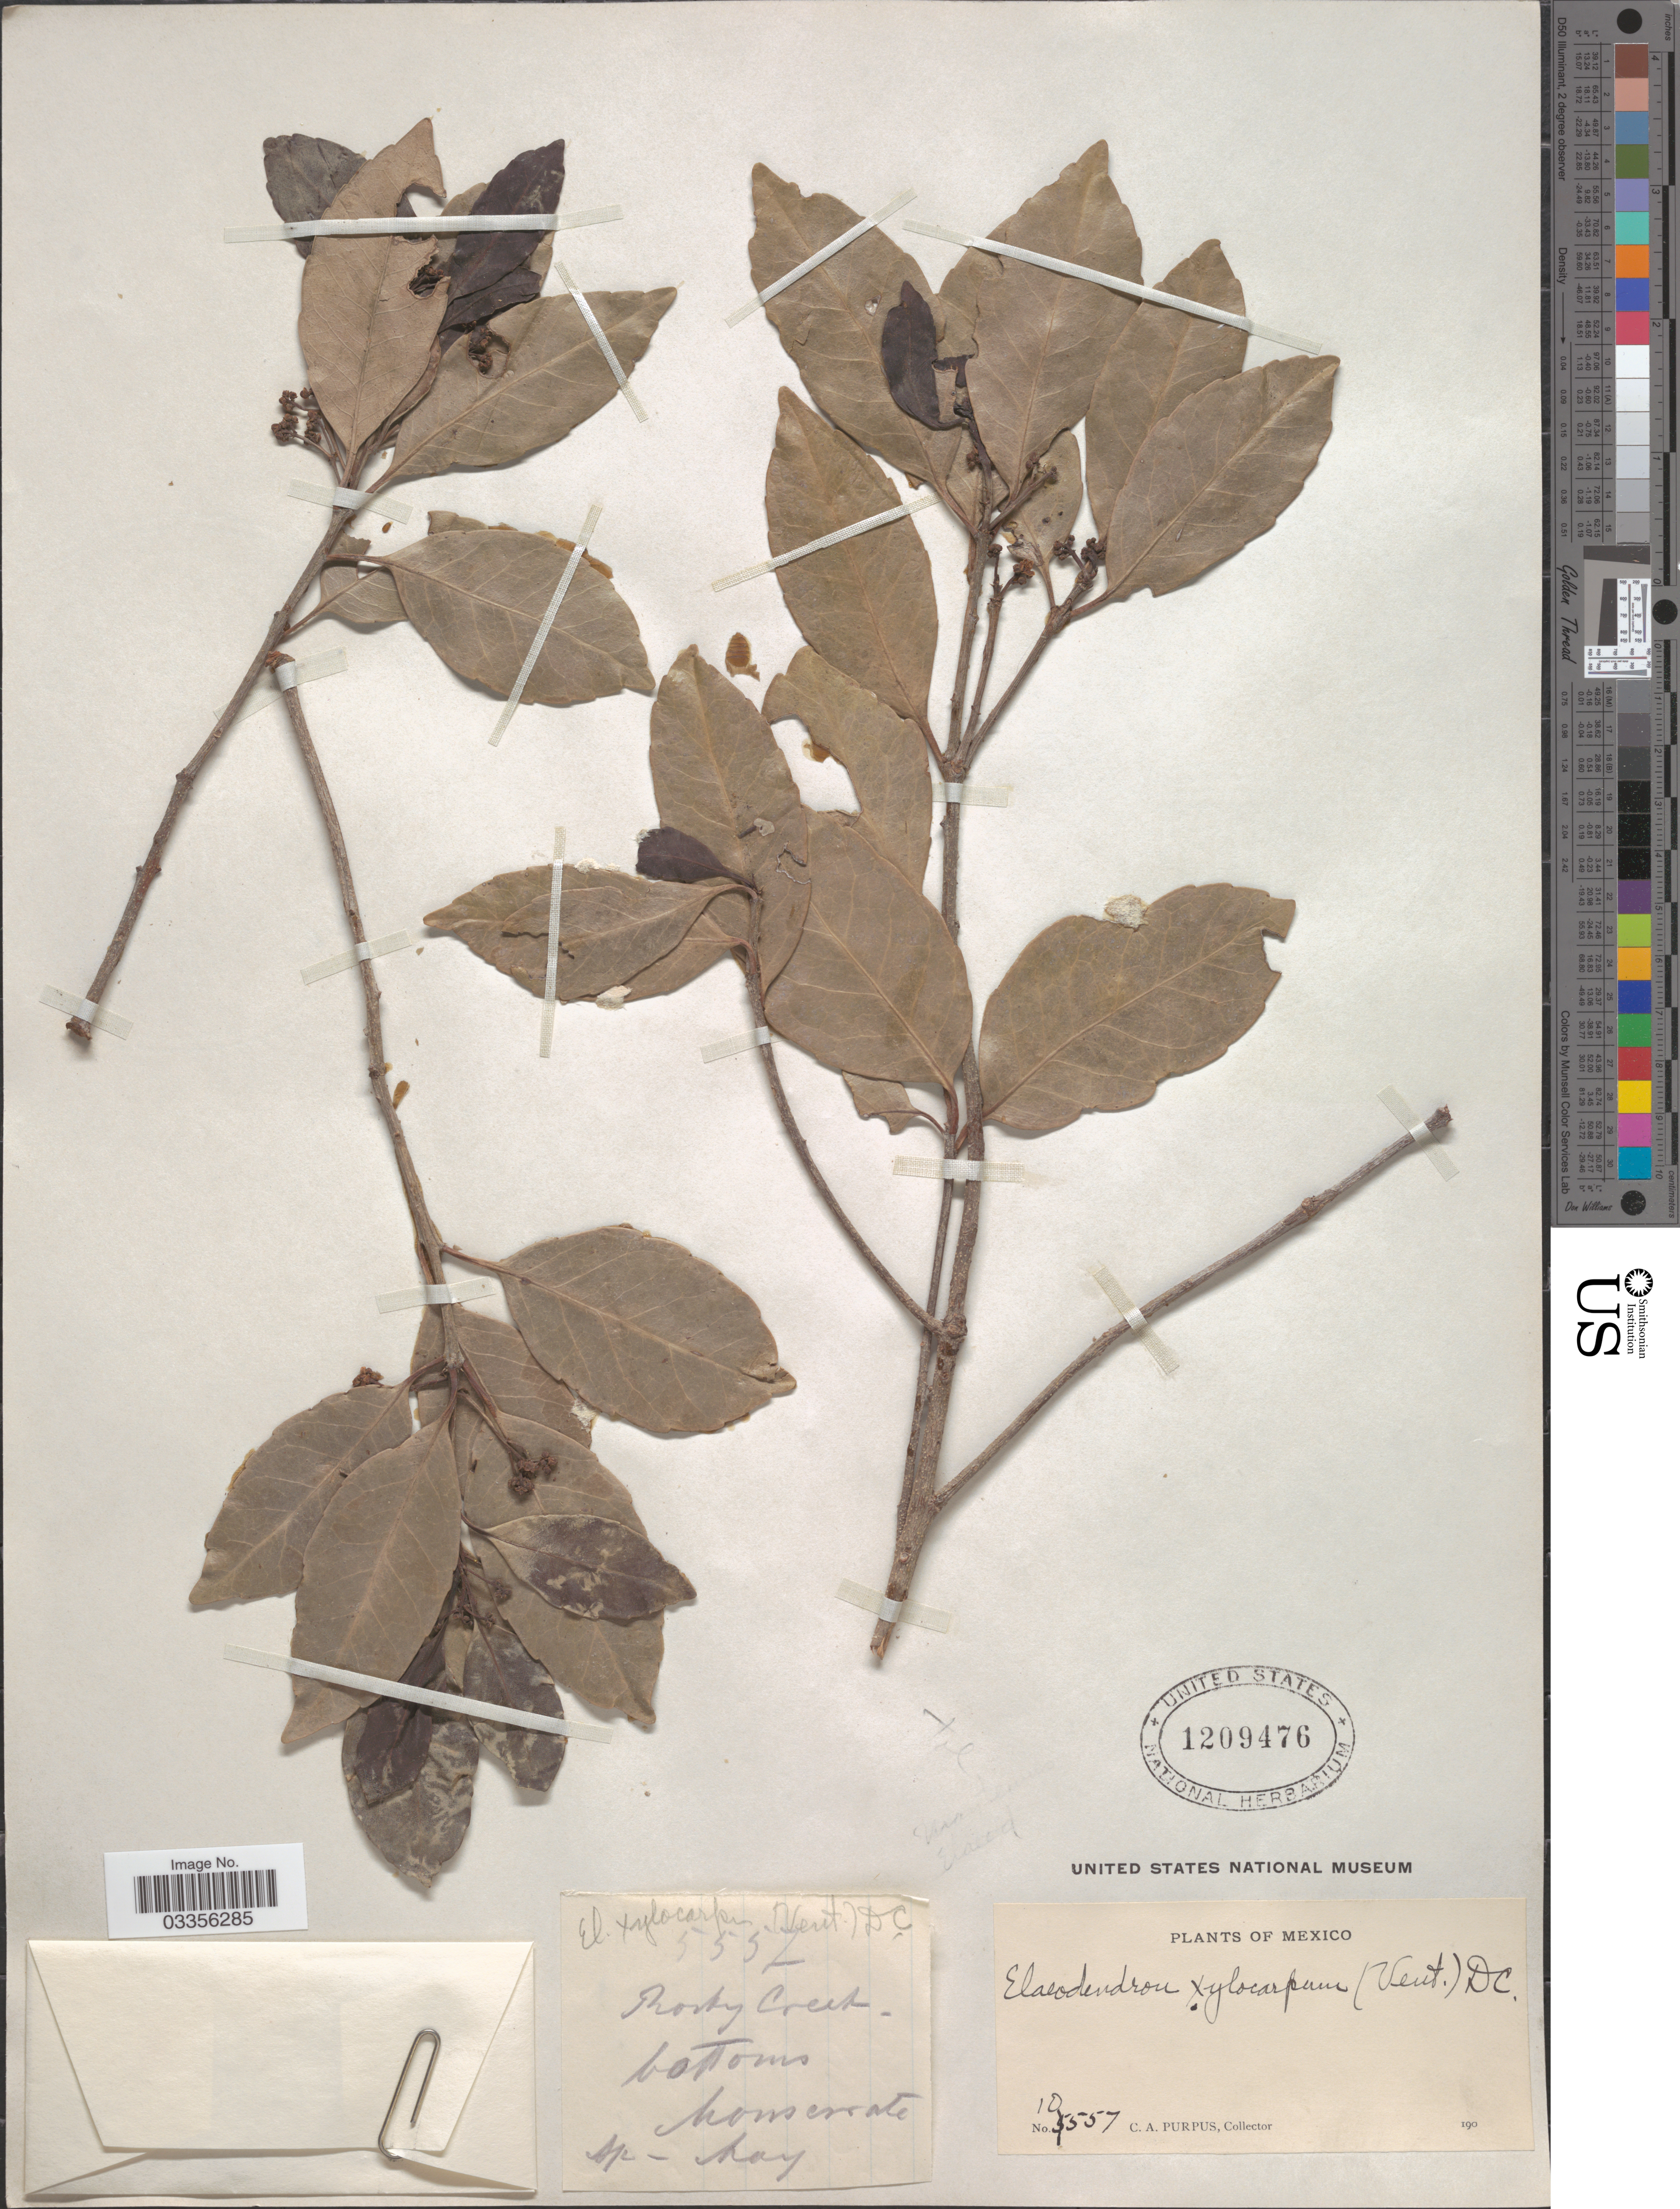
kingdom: Plantae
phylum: Tracheophyta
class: Magnoliopsida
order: Celastrales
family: Celastraceae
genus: Elaeodendron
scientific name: Elaeodendron xylocarpum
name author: (Vent.) DC.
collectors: C. A. Purpus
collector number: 10557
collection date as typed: Ap-May 190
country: Mexico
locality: Monserrate.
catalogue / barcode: US 1209476